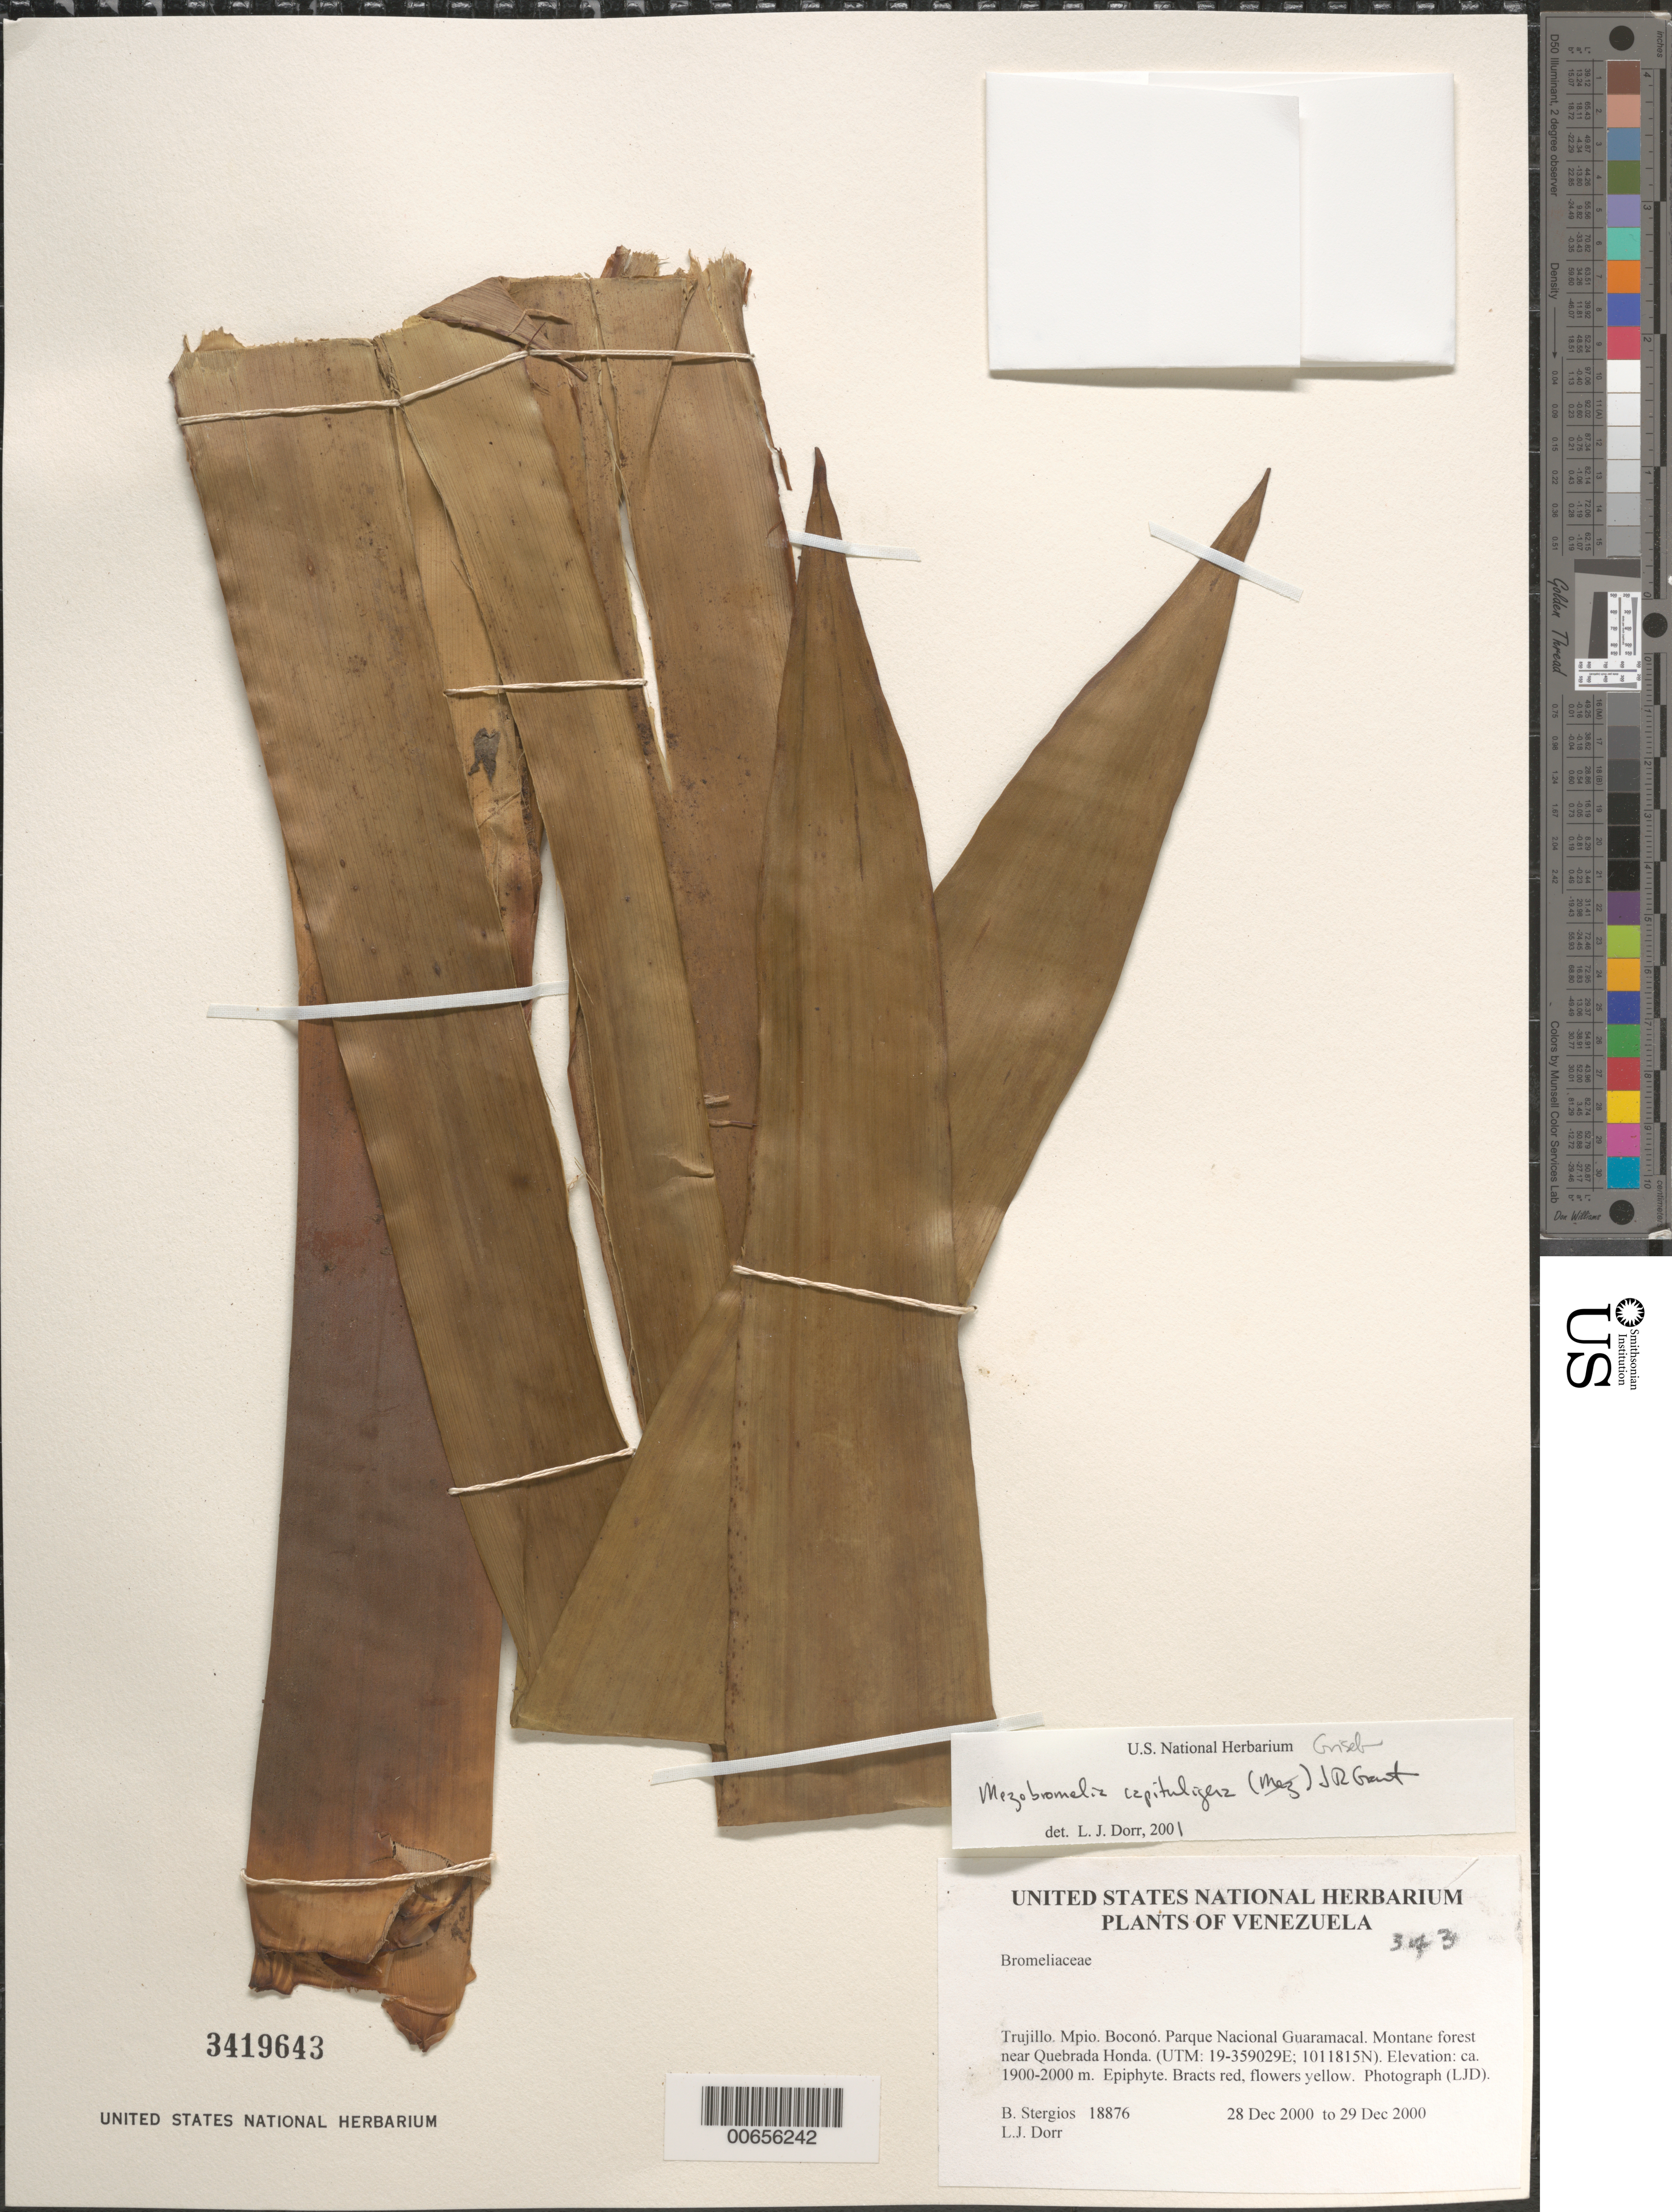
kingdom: Plantae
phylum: Tracheophyta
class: Liliopsida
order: Poales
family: Bromeliaceae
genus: Mezobromelia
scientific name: Mezobromelia capituligera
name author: (Griseb.) J.R. Grant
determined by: Dorr, L. J., (BOT), Smithsonian Institution - National Museum of Natural History (UNITED STATES)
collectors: B. G. Stergios & L. J. Dorr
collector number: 18876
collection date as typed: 28 Dec 2000 to 29 Dec 2000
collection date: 2000-12-28/2000-12-29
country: Venezuela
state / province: Trujillo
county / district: Boconó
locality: Parque Nacional Guaramacal near Quebrada Honda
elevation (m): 1900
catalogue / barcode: US 3419643